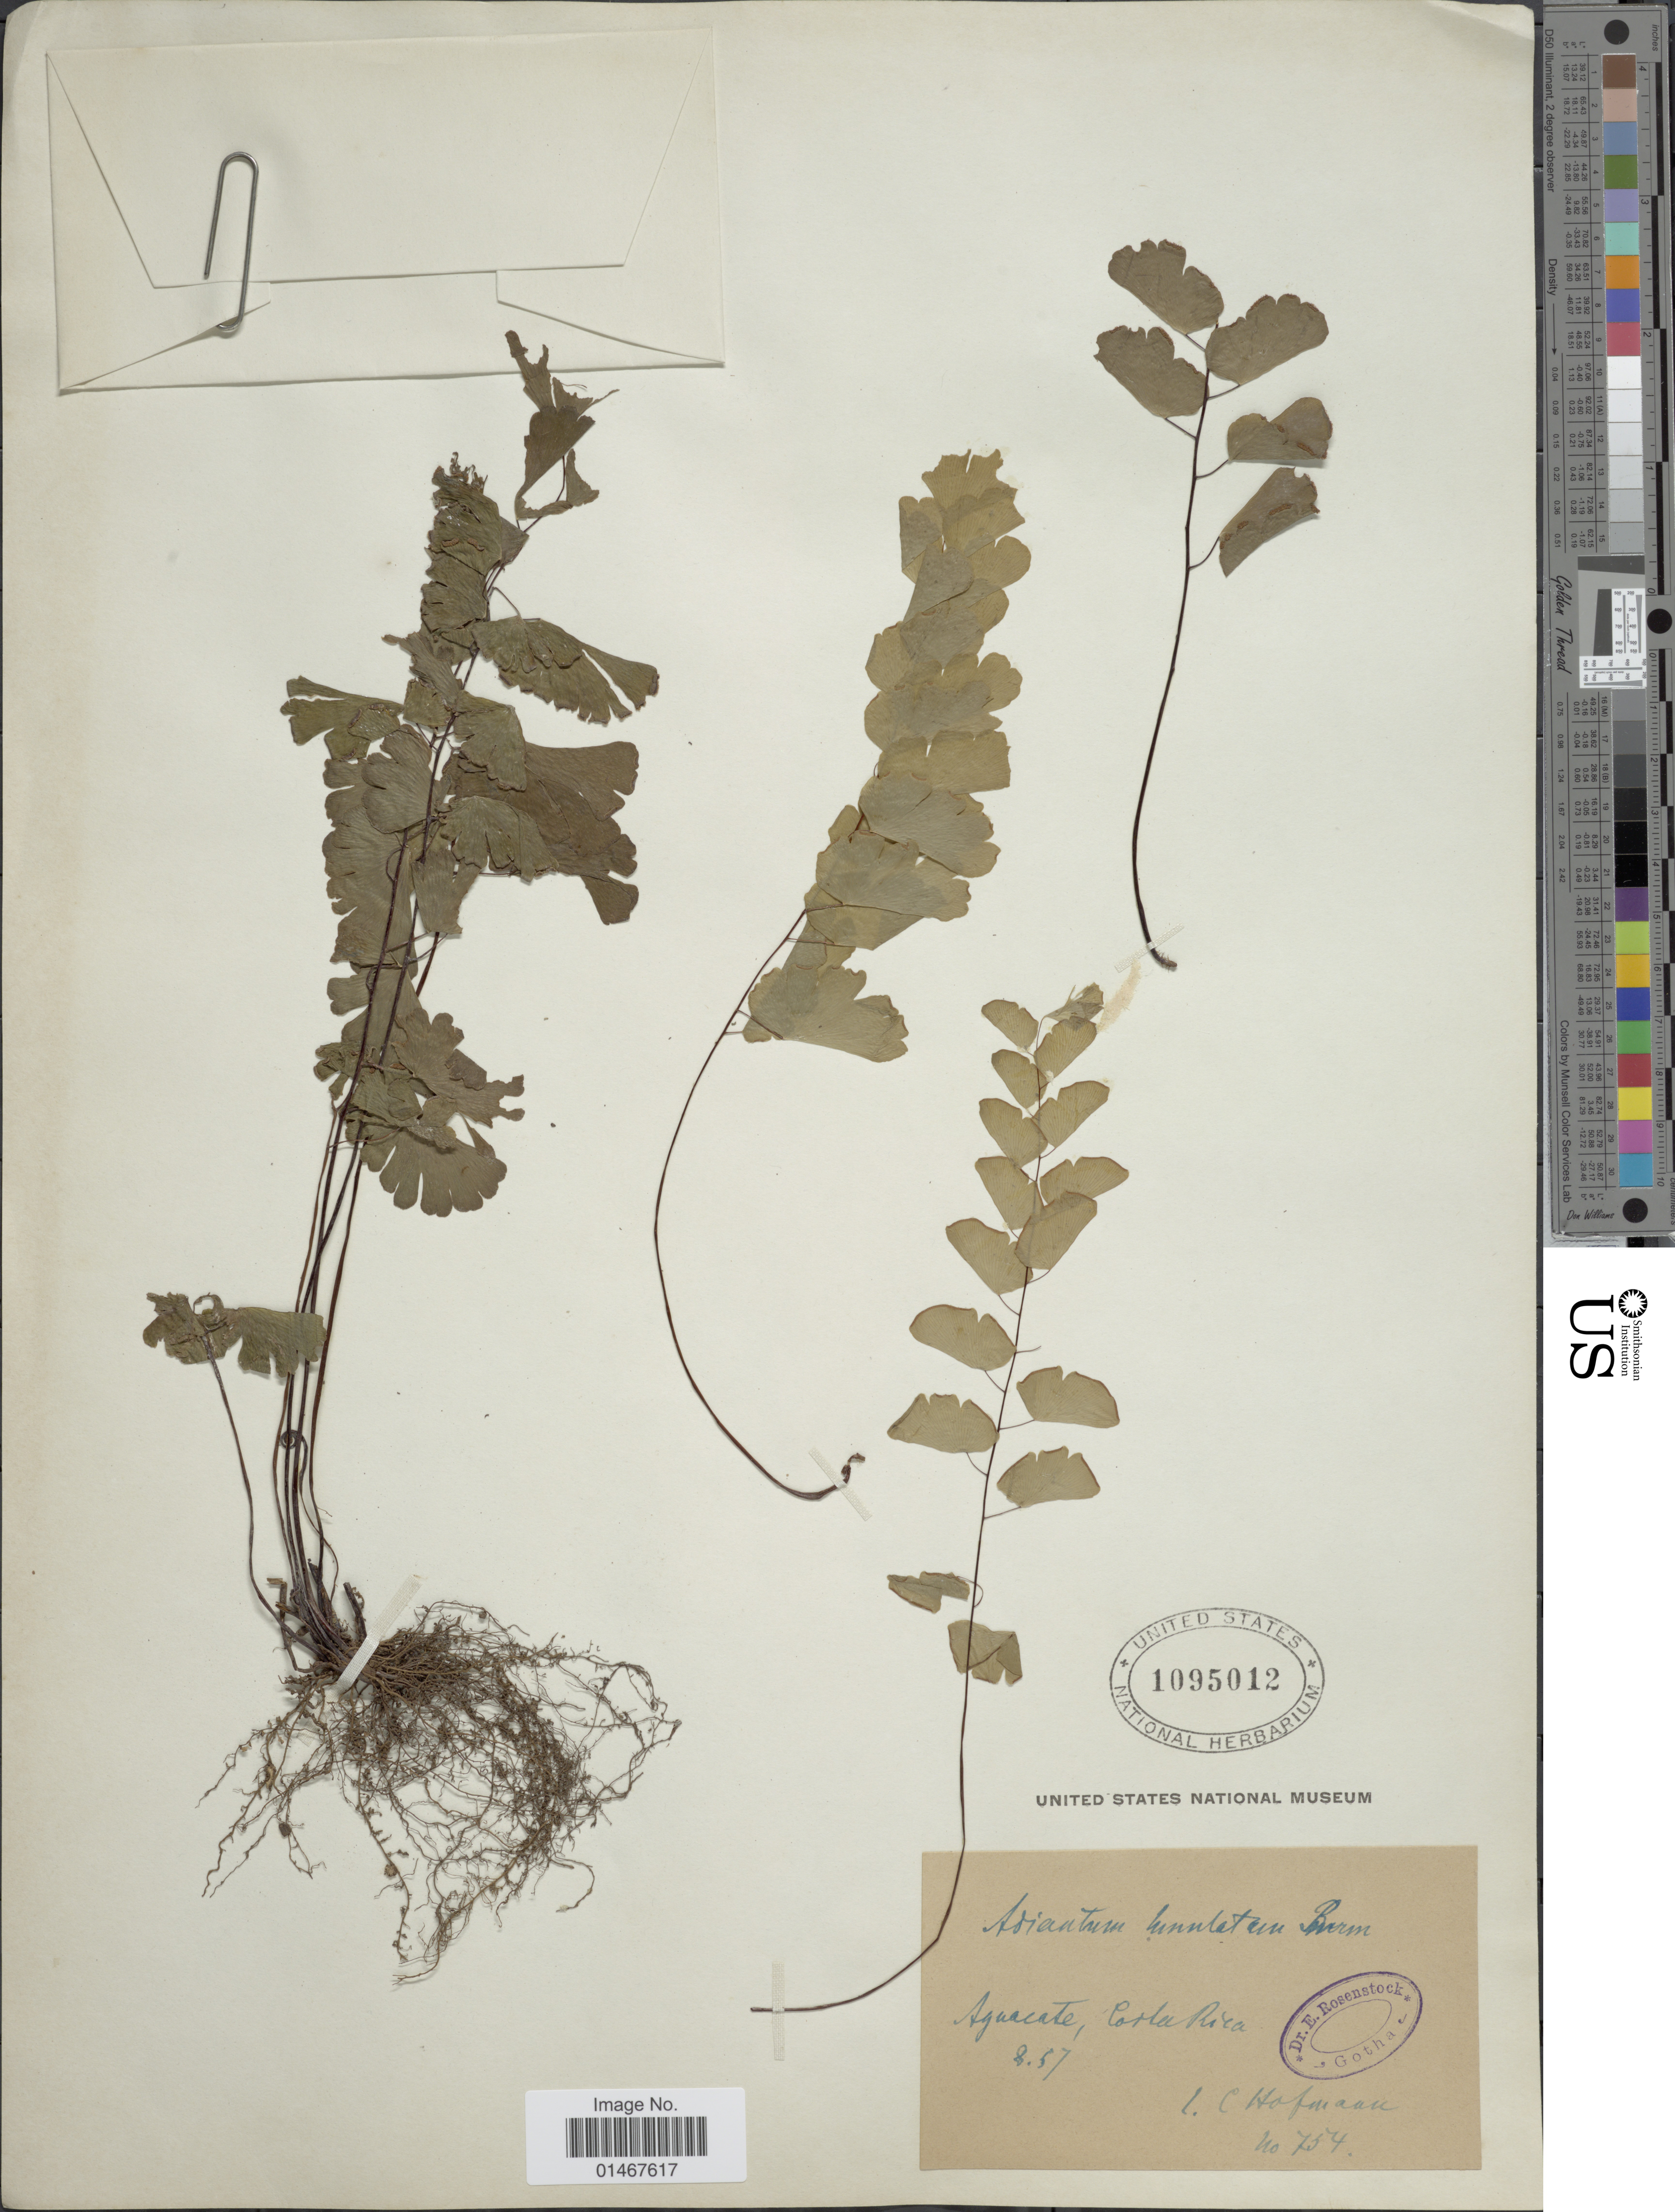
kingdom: Plantae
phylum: Tracheophyta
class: Polypodiopsida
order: Polypodiales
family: Pteridaceae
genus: Adiantum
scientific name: Adiantum philippense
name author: L.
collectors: C. Hofmann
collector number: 754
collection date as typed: Transcribed d/m/y: /8/57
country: Costa Rica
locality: Aguacate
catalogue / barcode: US 1095012